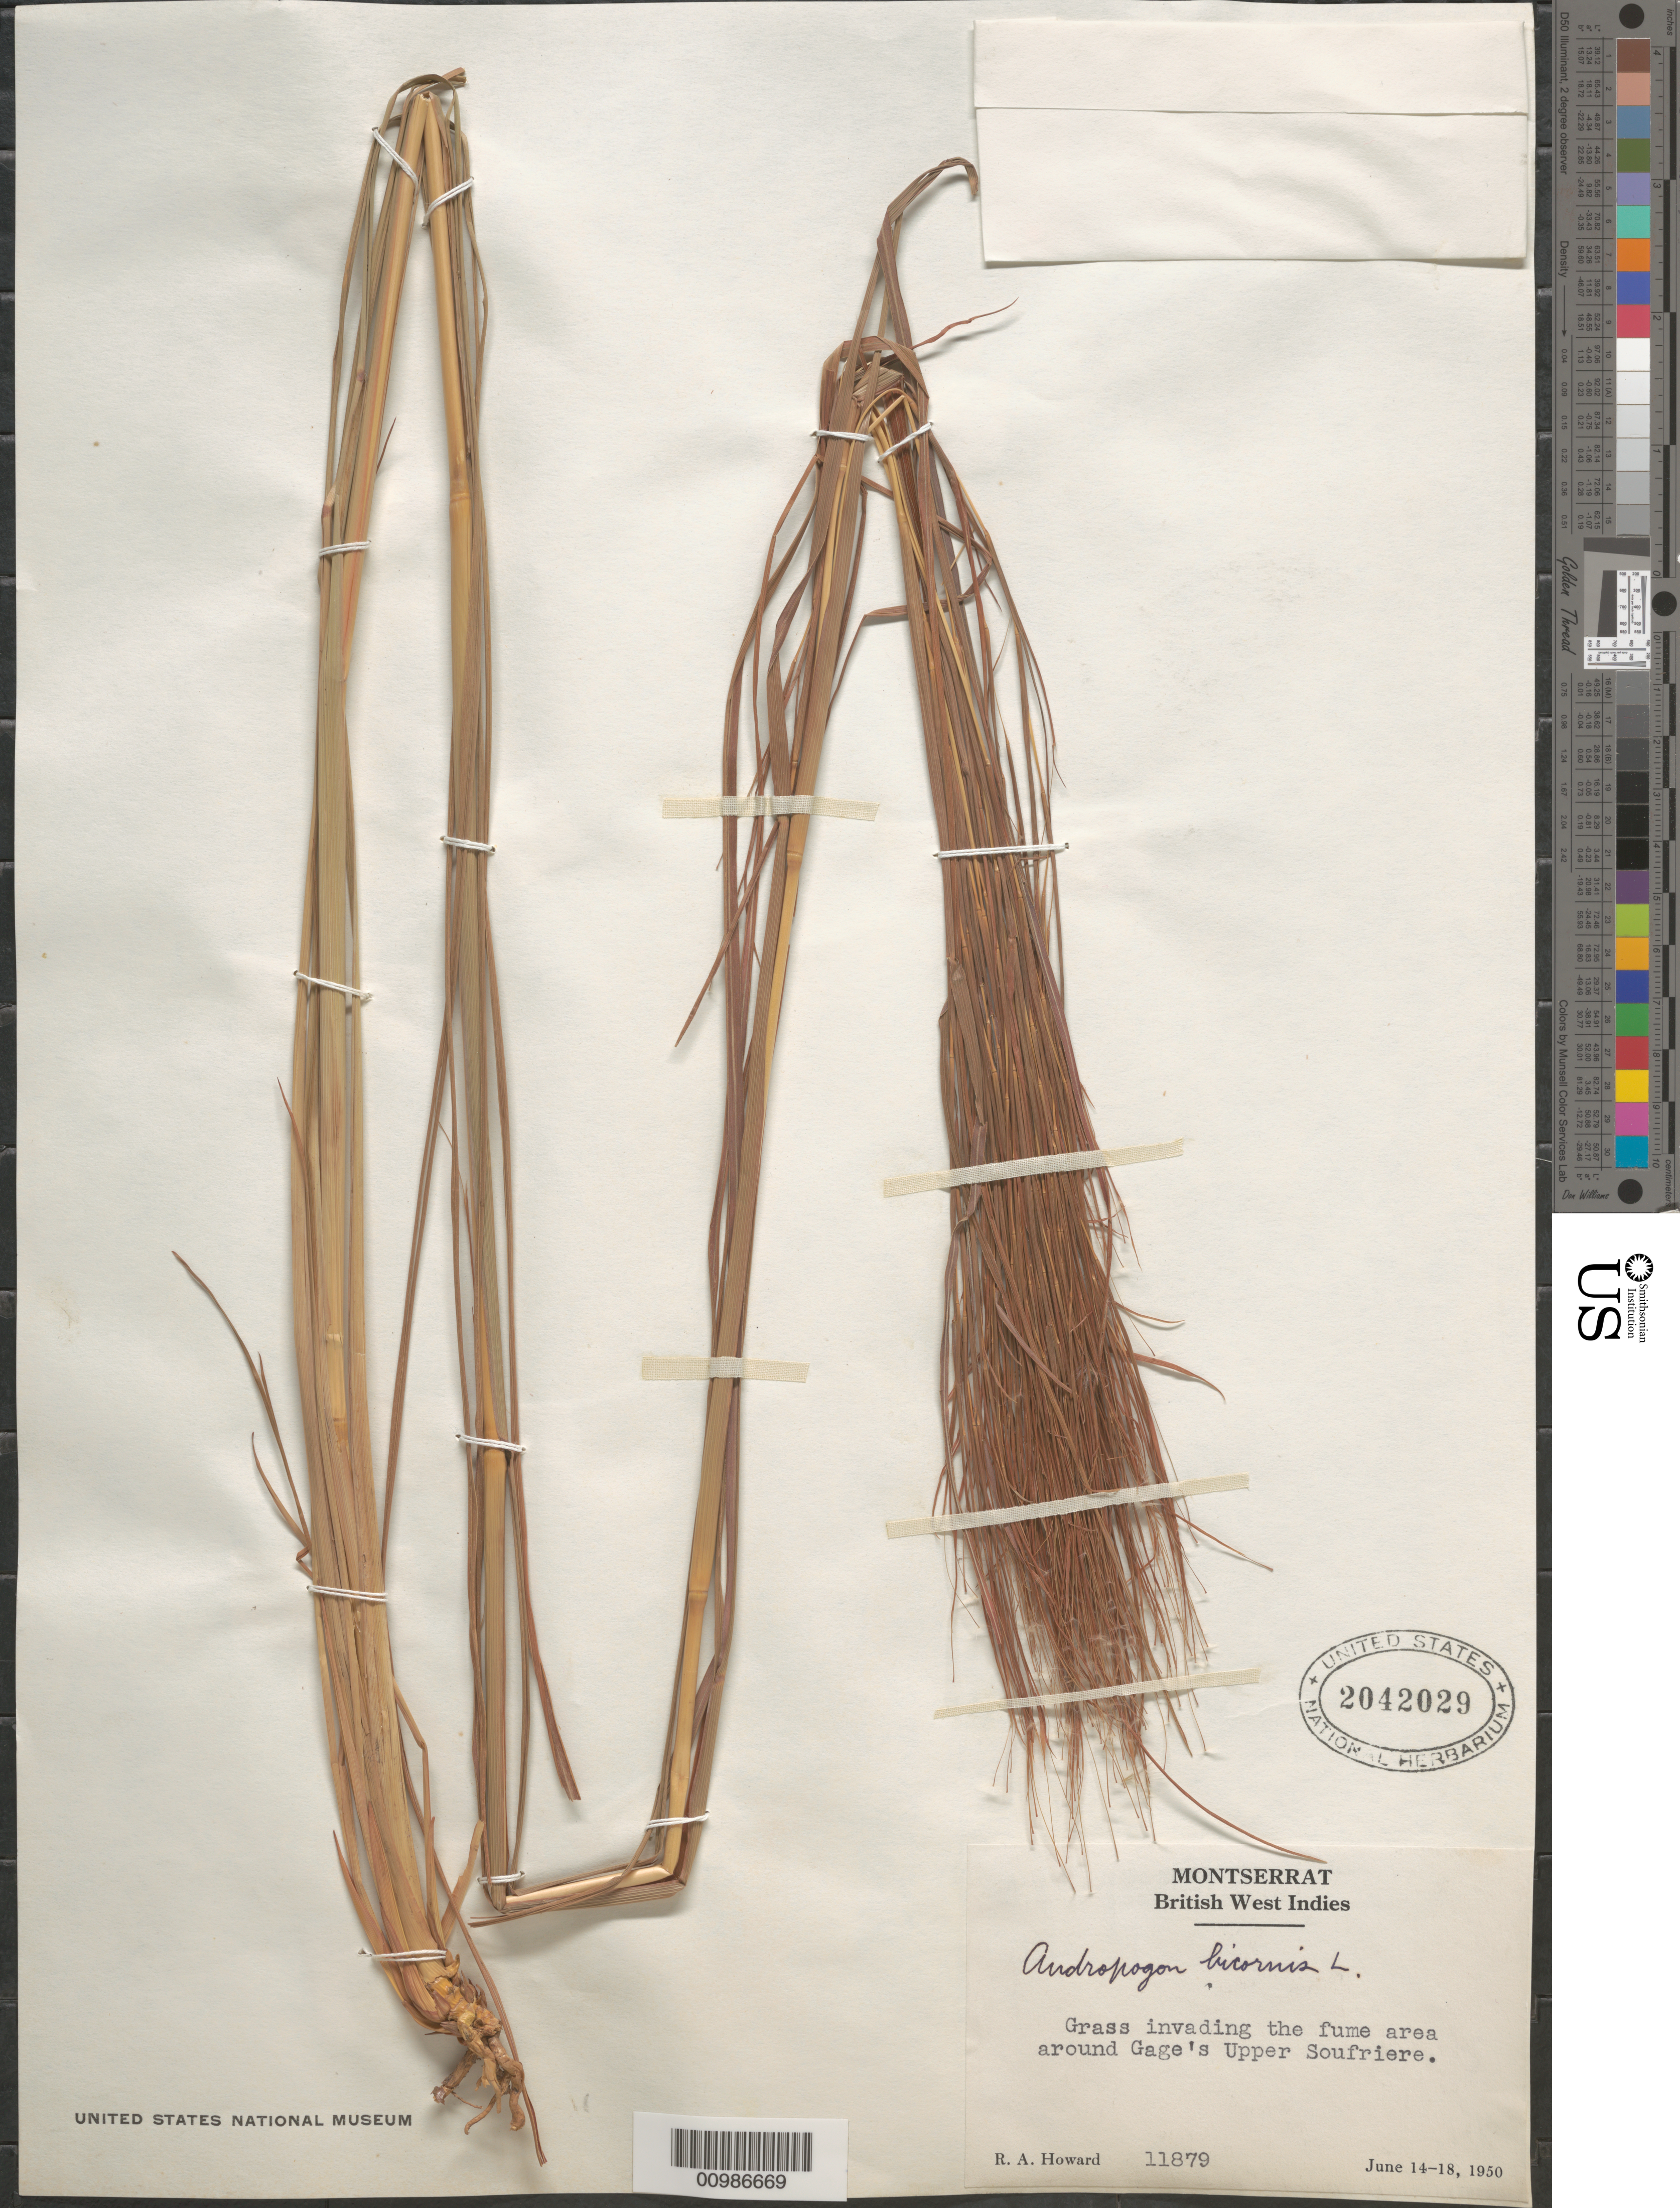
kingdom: Plantae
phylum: Tracheophyta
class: Liliopsida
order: Poales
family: Poaceae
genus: Andropogon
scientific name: Andropogon bicornis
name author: L.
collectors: R. A. Howard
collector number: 11879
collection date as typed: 14 Jun 1950 to18 Jun 1950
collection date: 1950-06-14/1950-06-18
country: Montserrat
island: Montserrat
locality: near Gage's Upper Soufriere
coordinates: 0 N, 0 E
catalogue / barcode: US 2042029